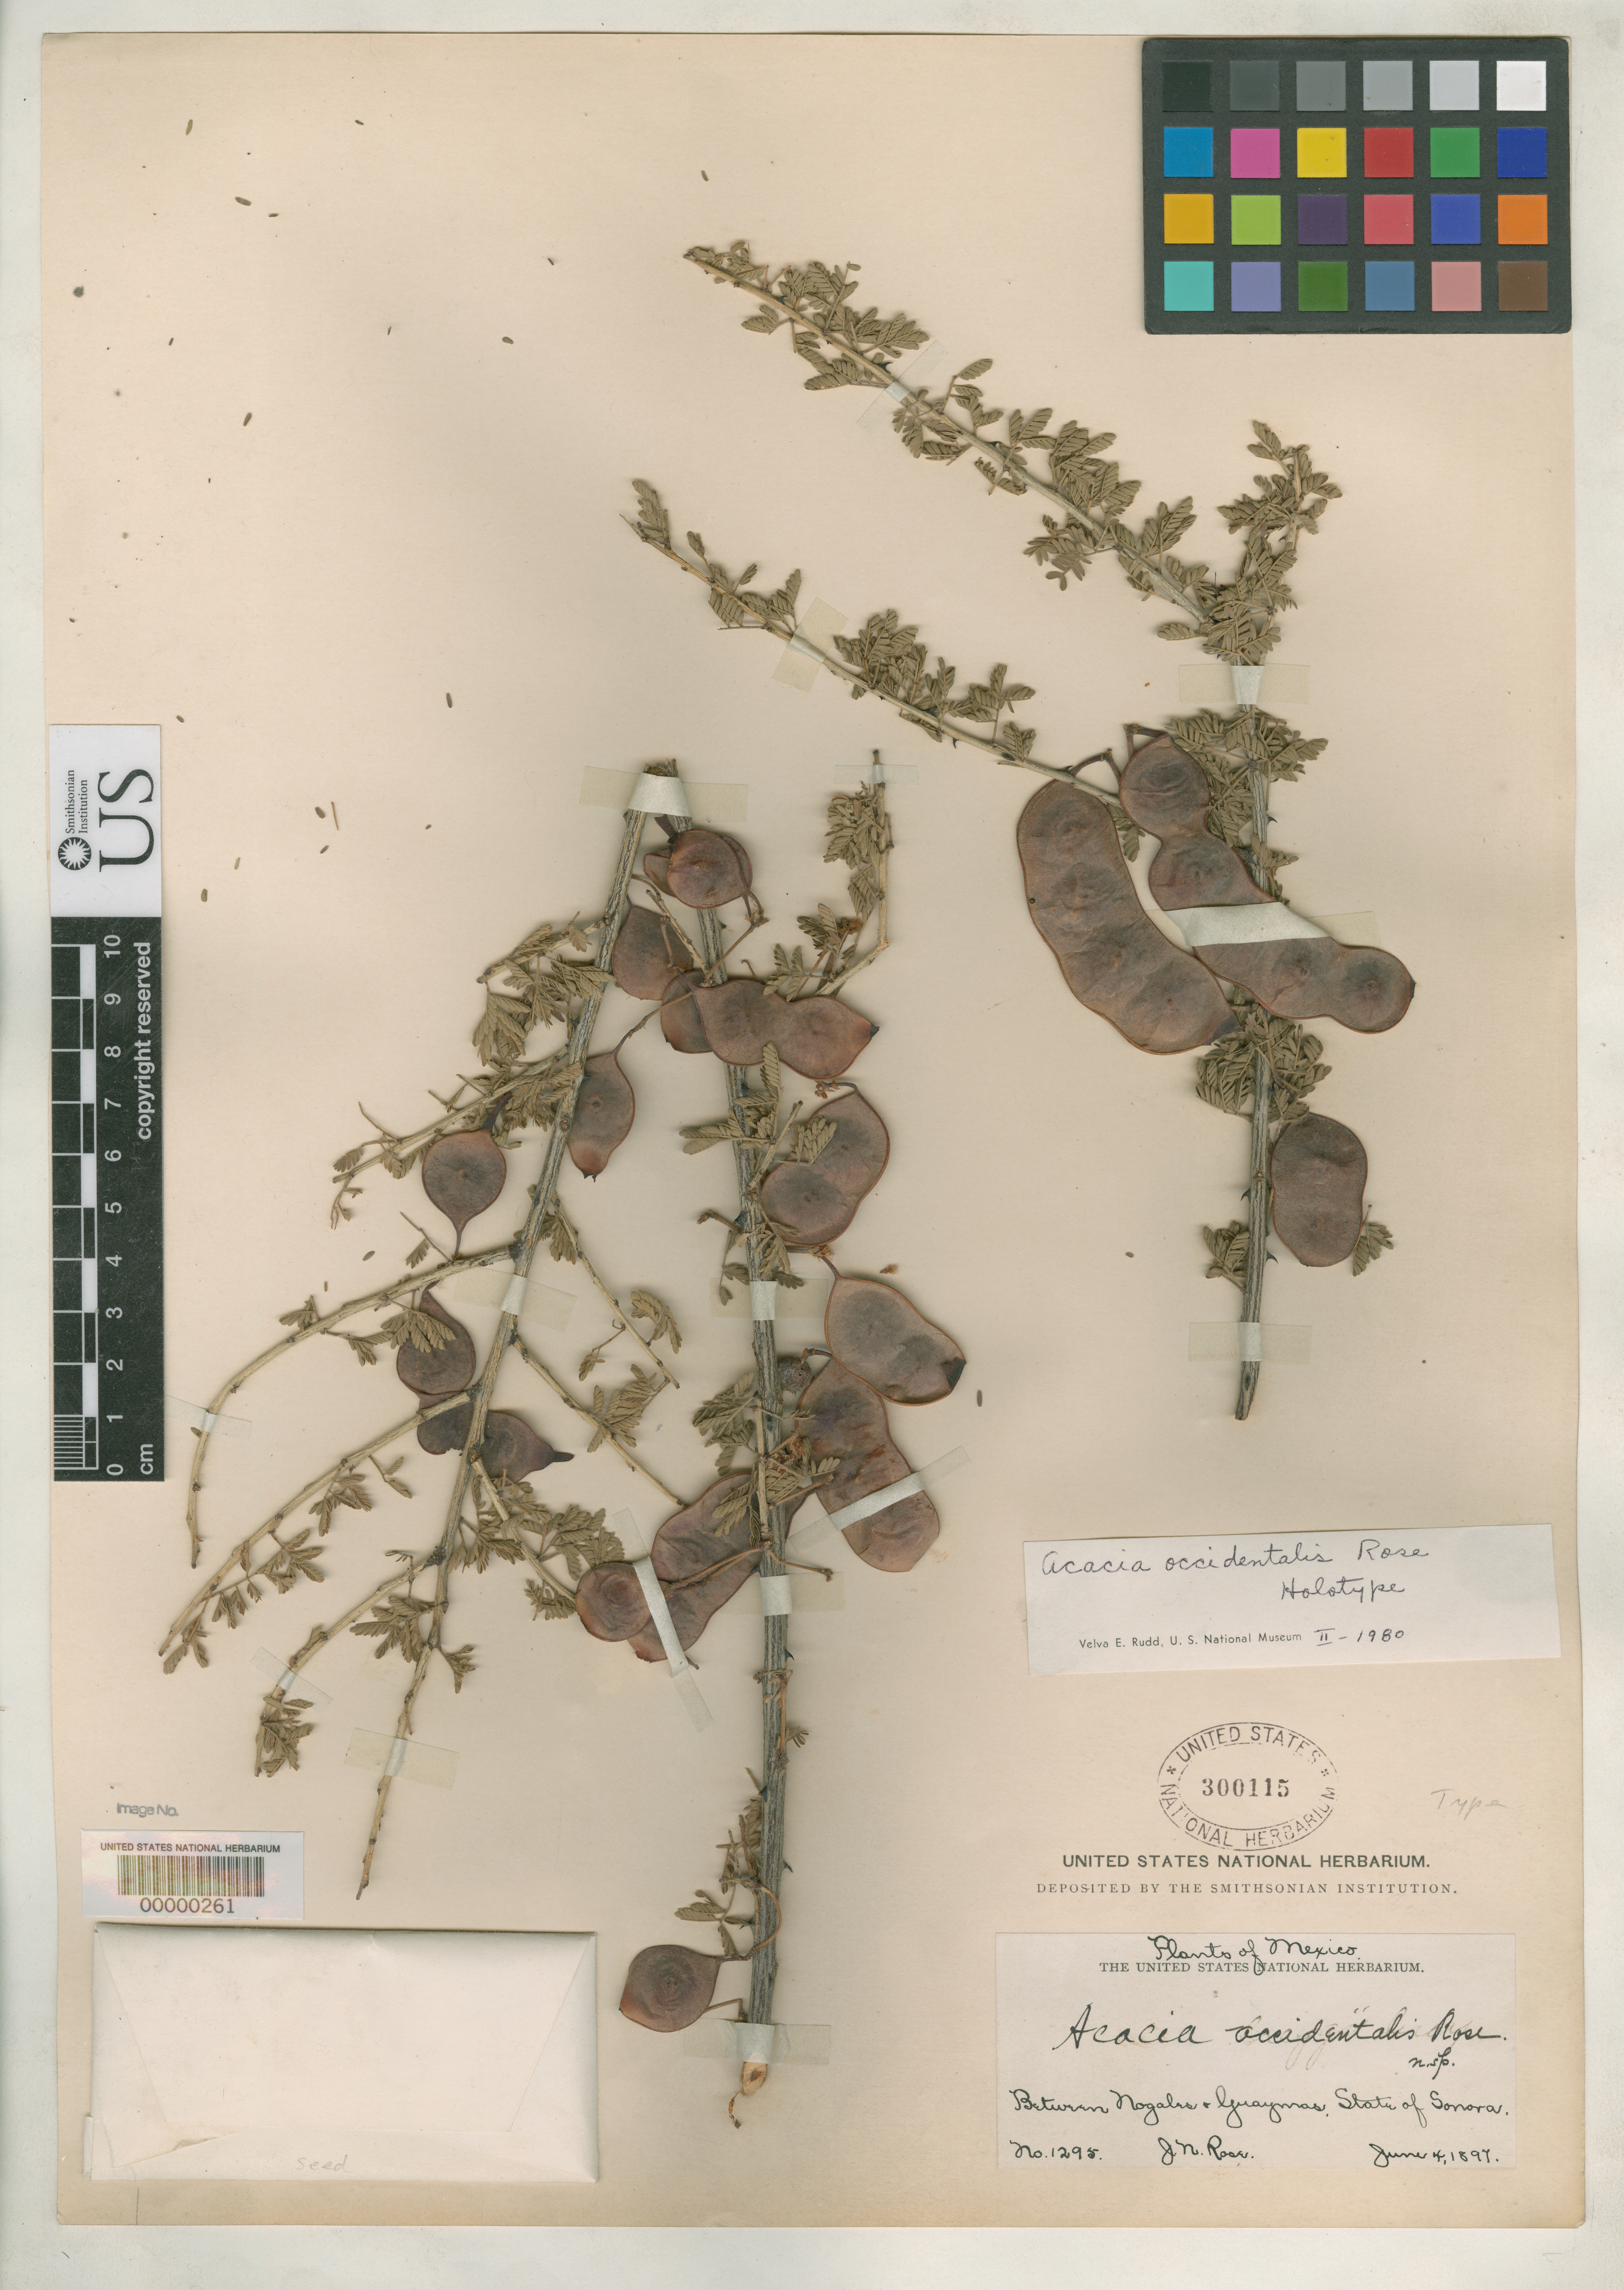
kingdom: Plantae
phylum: Tracheophyta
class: Magnoliopsida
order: Fabales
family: Fabaceae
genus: Acacia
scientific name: Acacia occidentalis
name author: Rose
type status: Holotype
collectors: J. N. Rose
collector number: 1295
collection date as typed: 04 Jun 1897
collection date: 1897-06-04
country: Mexico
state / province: Sonora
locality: Between Nogales and Guaymas.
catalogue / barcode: US 300115